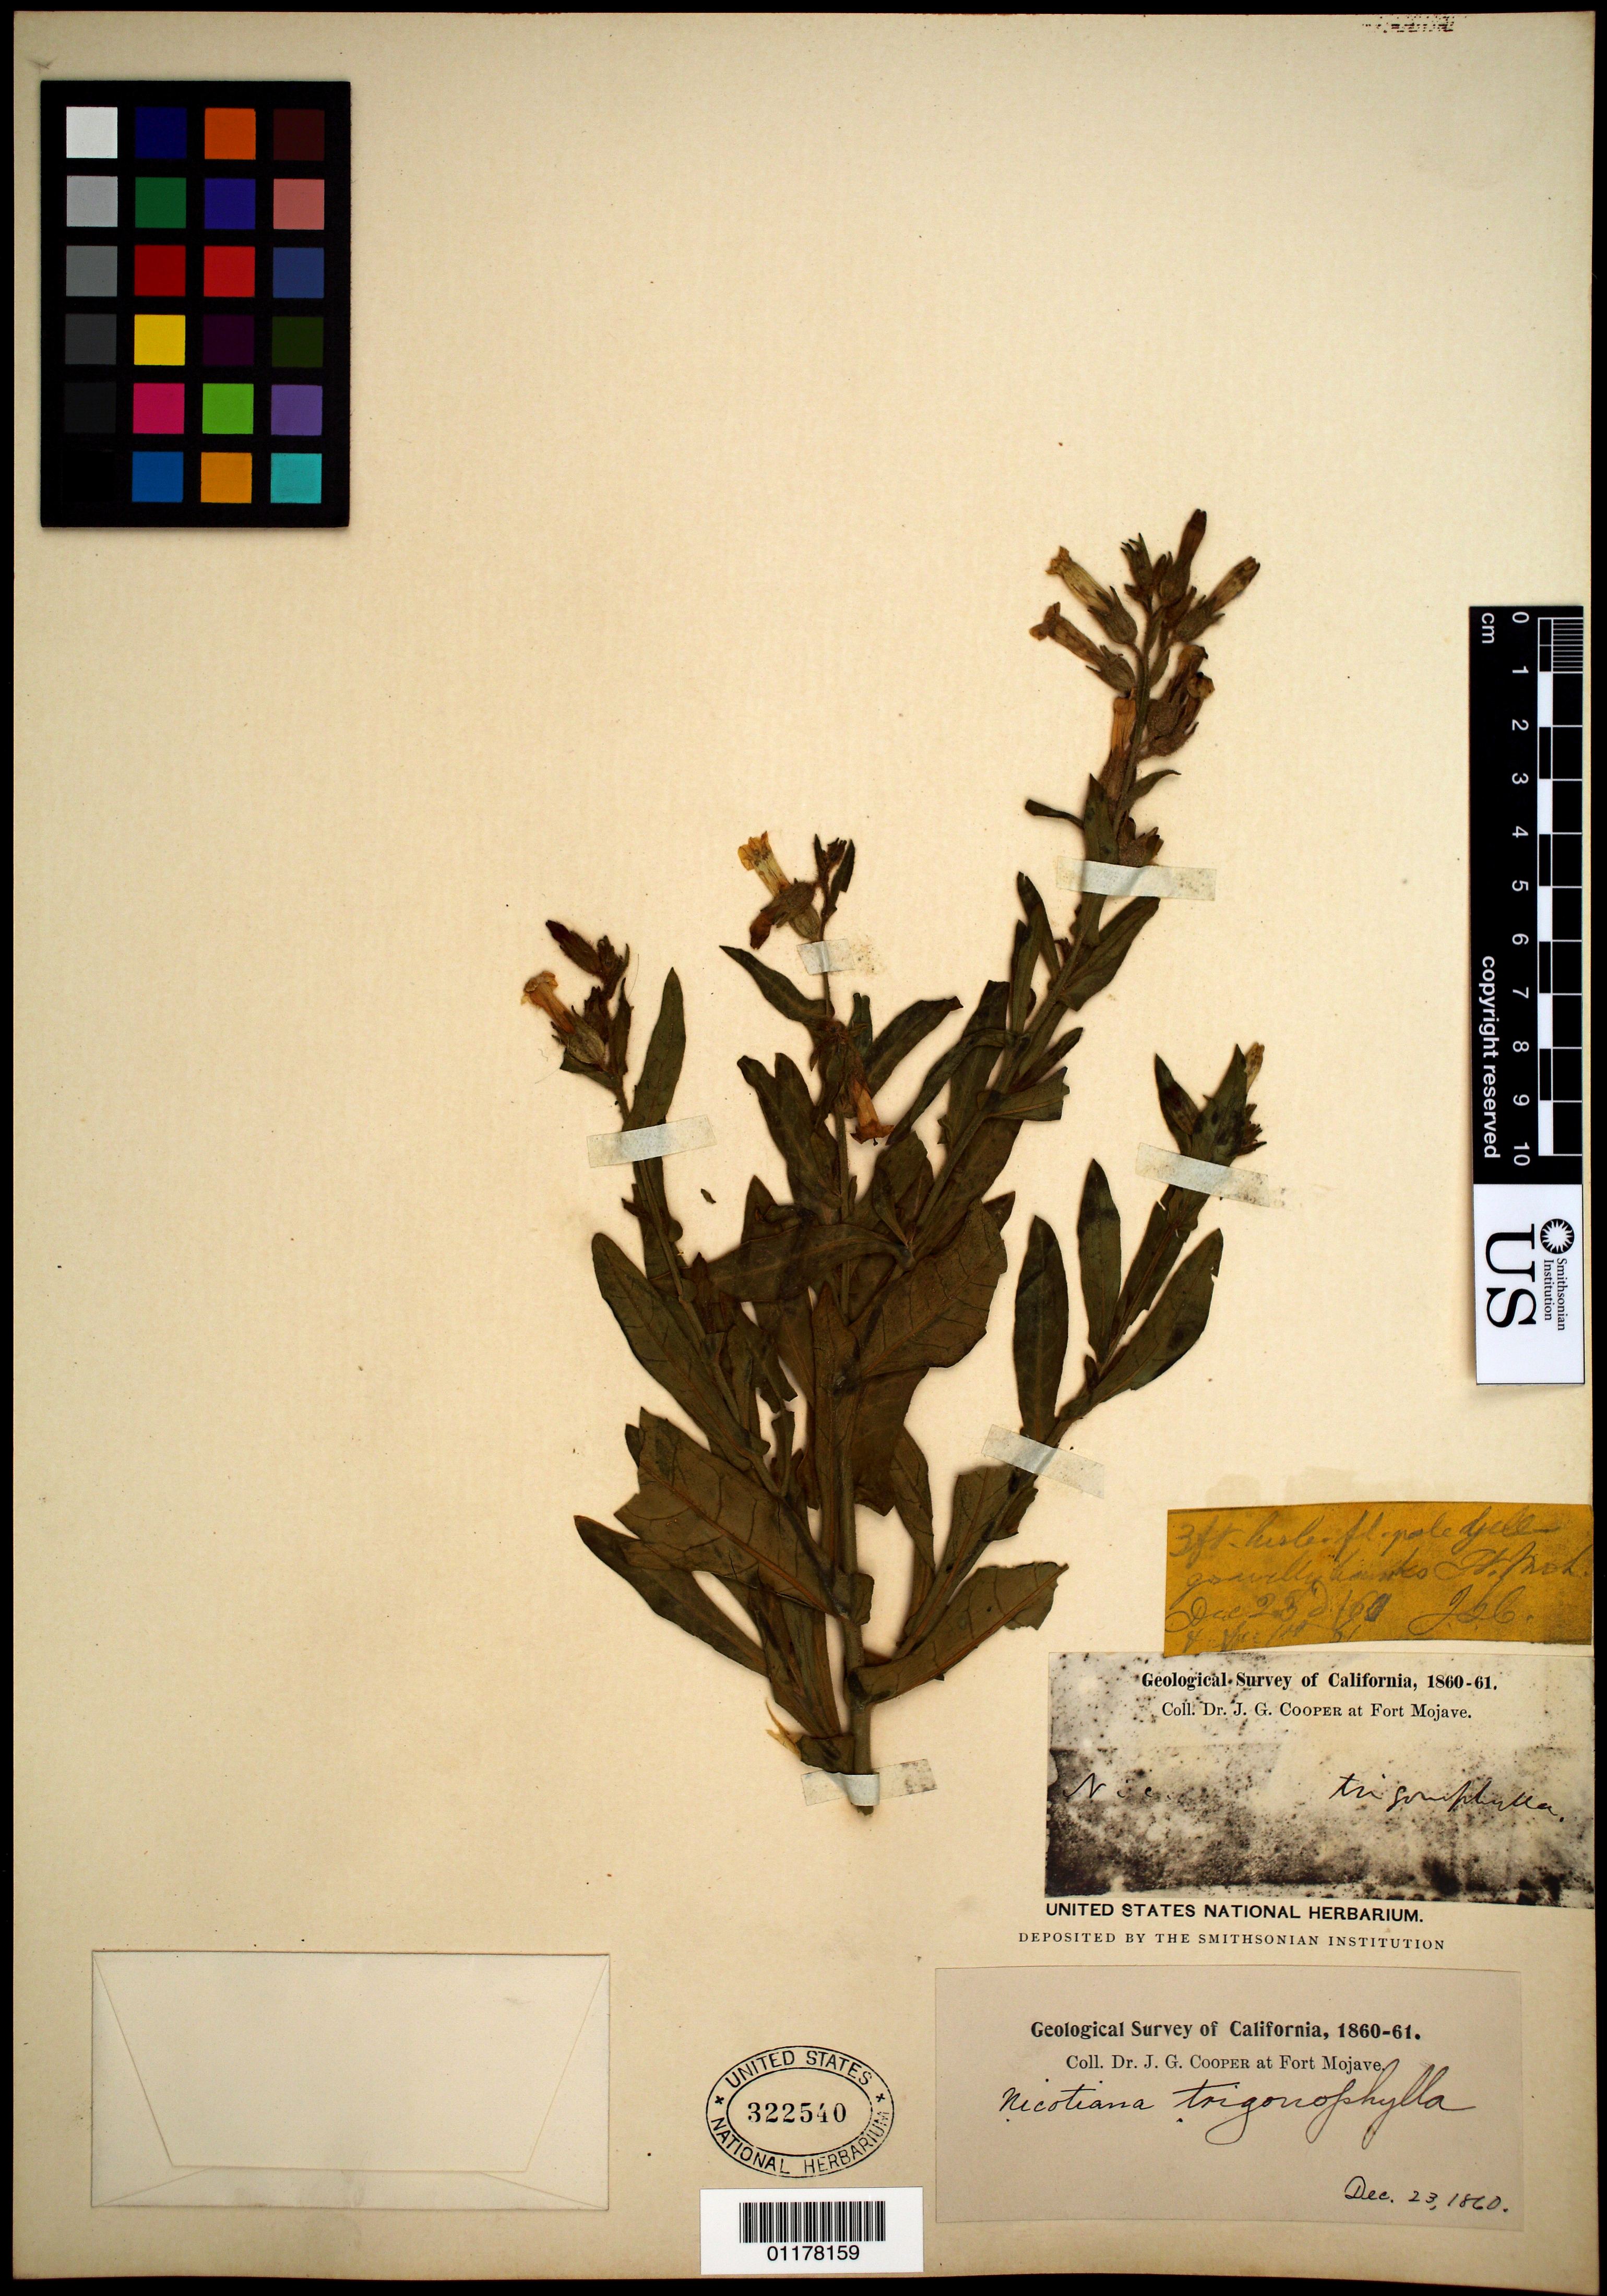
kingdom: Plantae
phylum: Tracheophyta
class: Magnoliopsida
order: Solanales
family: Solanaceae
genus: Nicotiana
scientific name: Nicotiana trigonophylla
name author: Dunal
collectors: J. G. Cooper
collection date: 1860-12-23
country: United States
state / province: California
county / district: San Bernardino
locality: at Fort Mojave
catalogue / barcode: US 322540